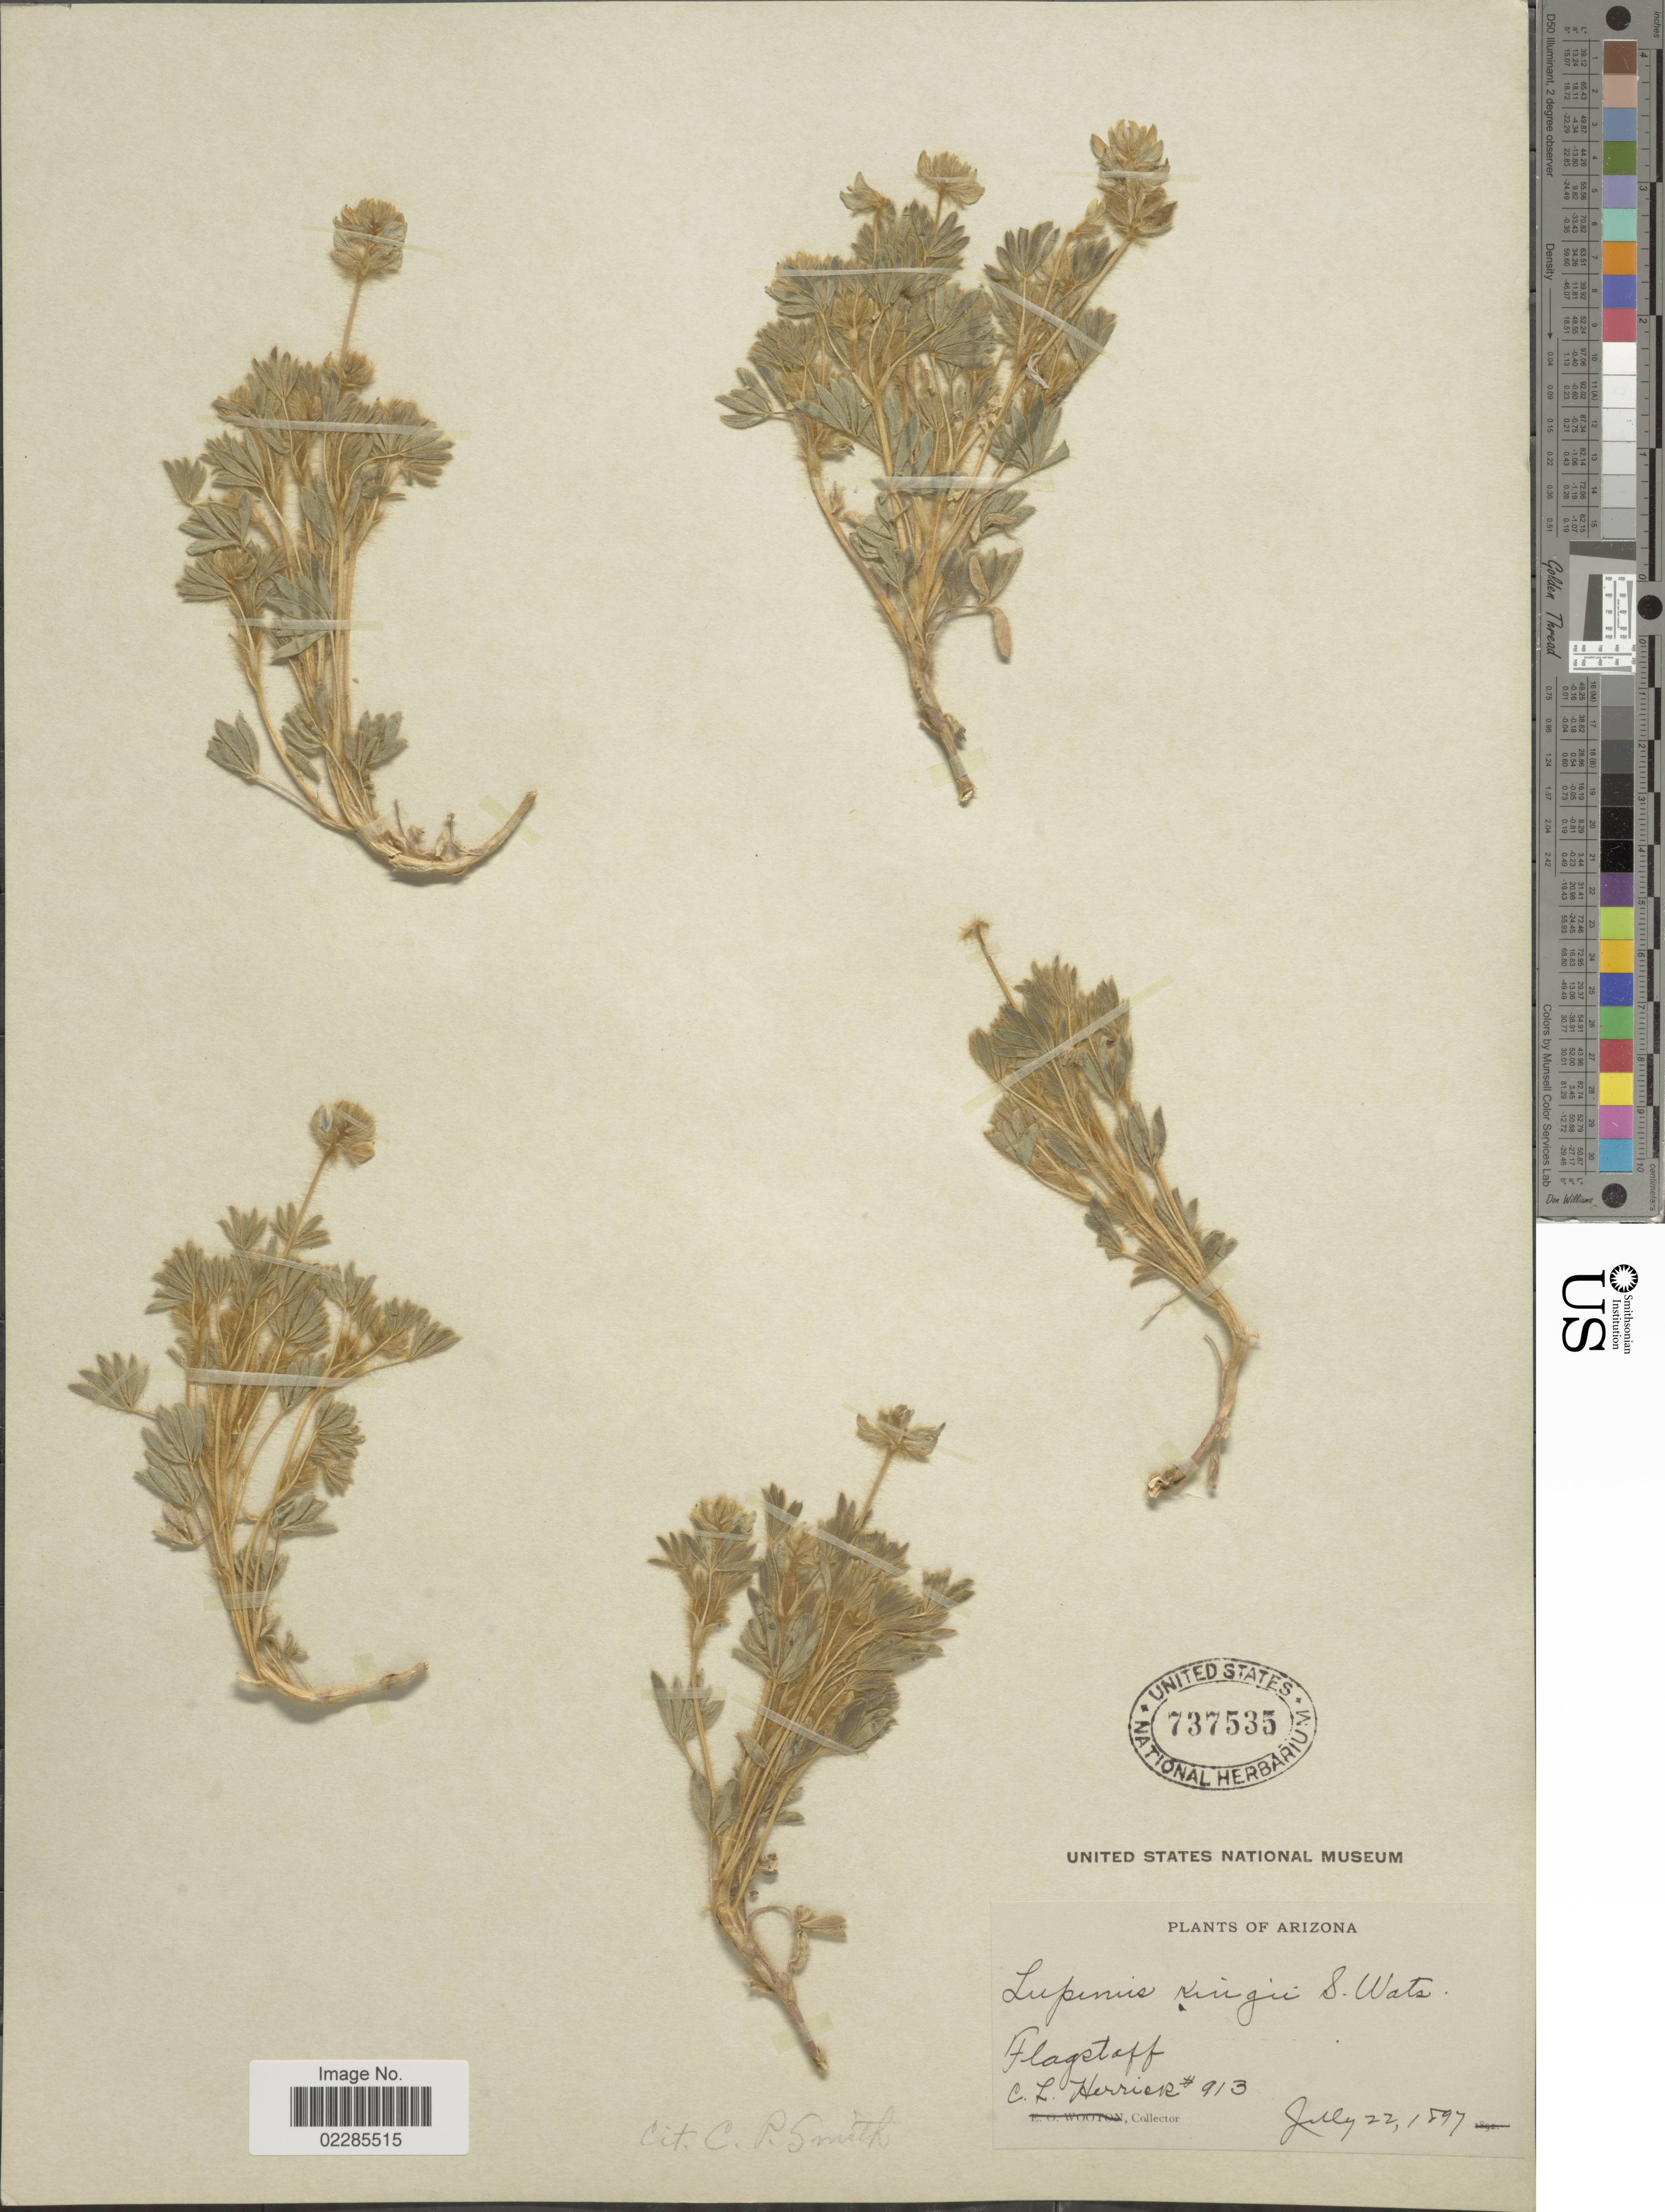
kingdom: Plantae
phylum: Tracheophyta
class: Magnoliopsida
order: Fabales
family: Fabaceae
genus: Lupinus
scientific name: Lupinus kingii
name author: S. Watson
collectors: C. Herrick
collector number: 913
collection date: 1897-07-22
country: United States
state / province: Arizona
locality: Flagstaff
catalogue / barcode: US 737535